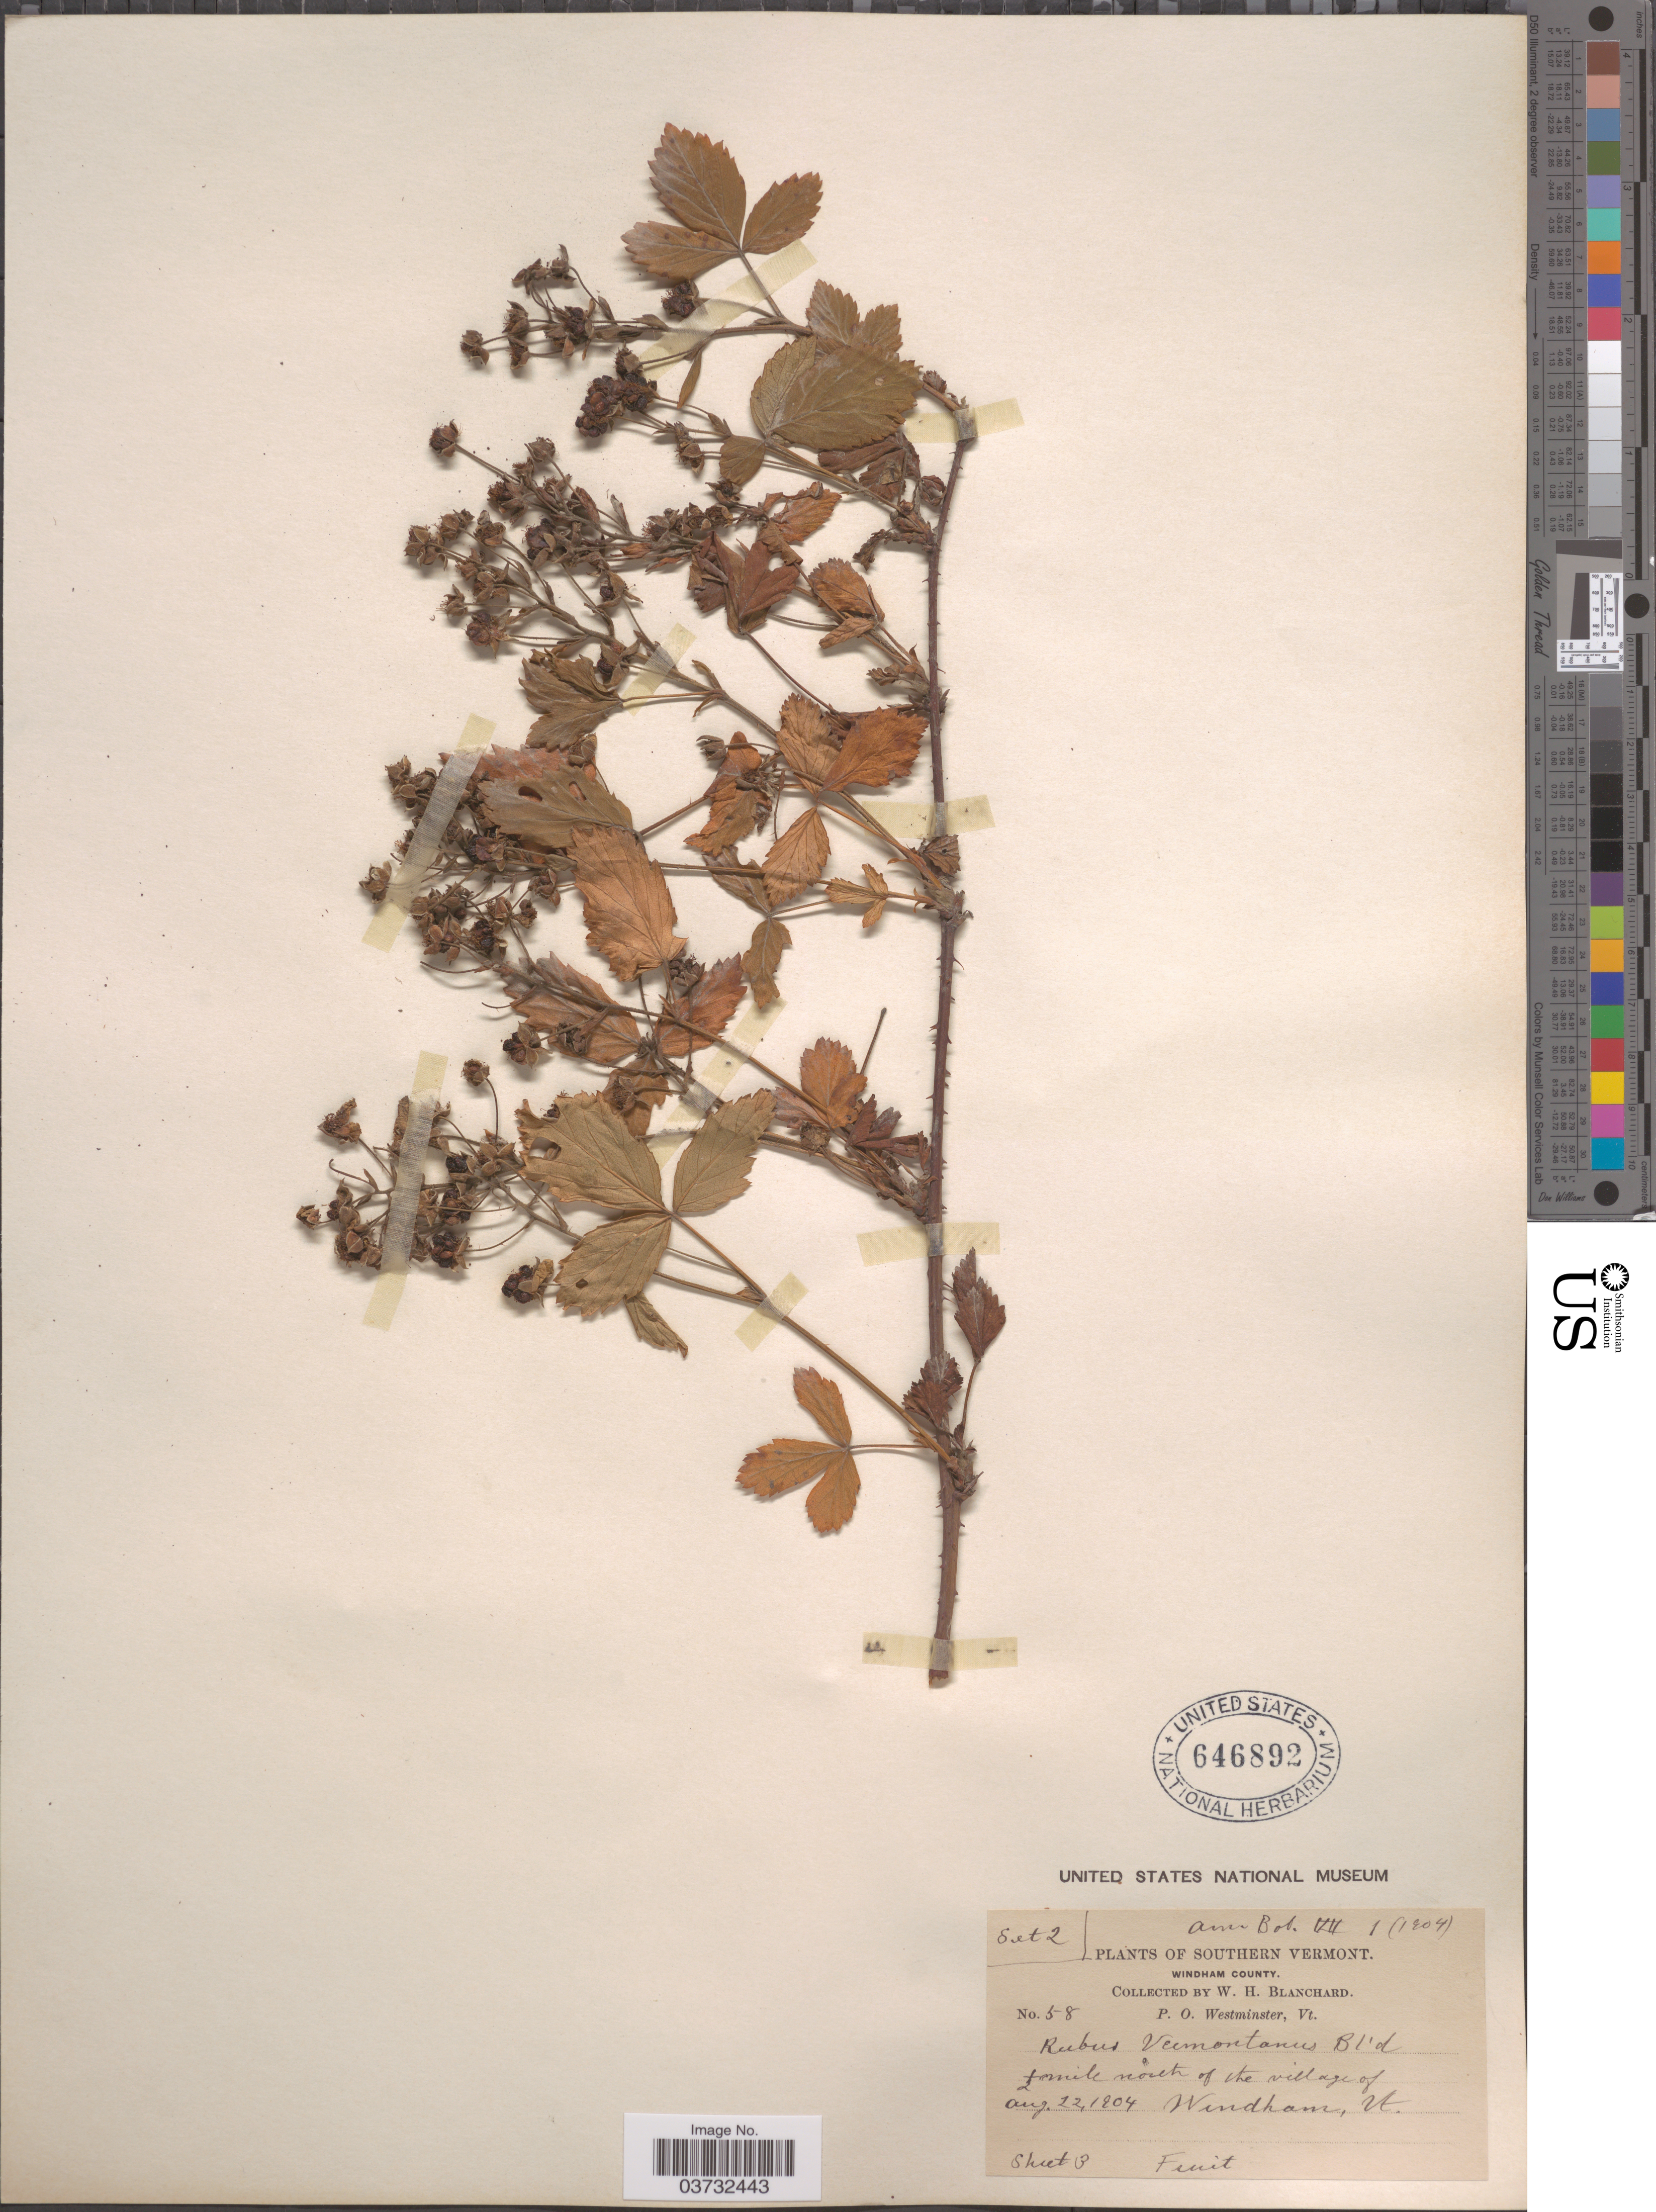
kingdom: Plantae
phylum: Tracheophyta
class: Magnoliopsida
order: Rosales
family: Rosaceae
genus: Rubus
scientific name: Rubus vermontanus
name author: Blanch.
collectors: W. H. Blanchard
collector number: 58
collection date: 1904-08-22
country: United States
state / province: Vermont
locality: Southern Vermont. Windham County. ½ mile north of the village of Windham.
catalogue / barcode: US 646892